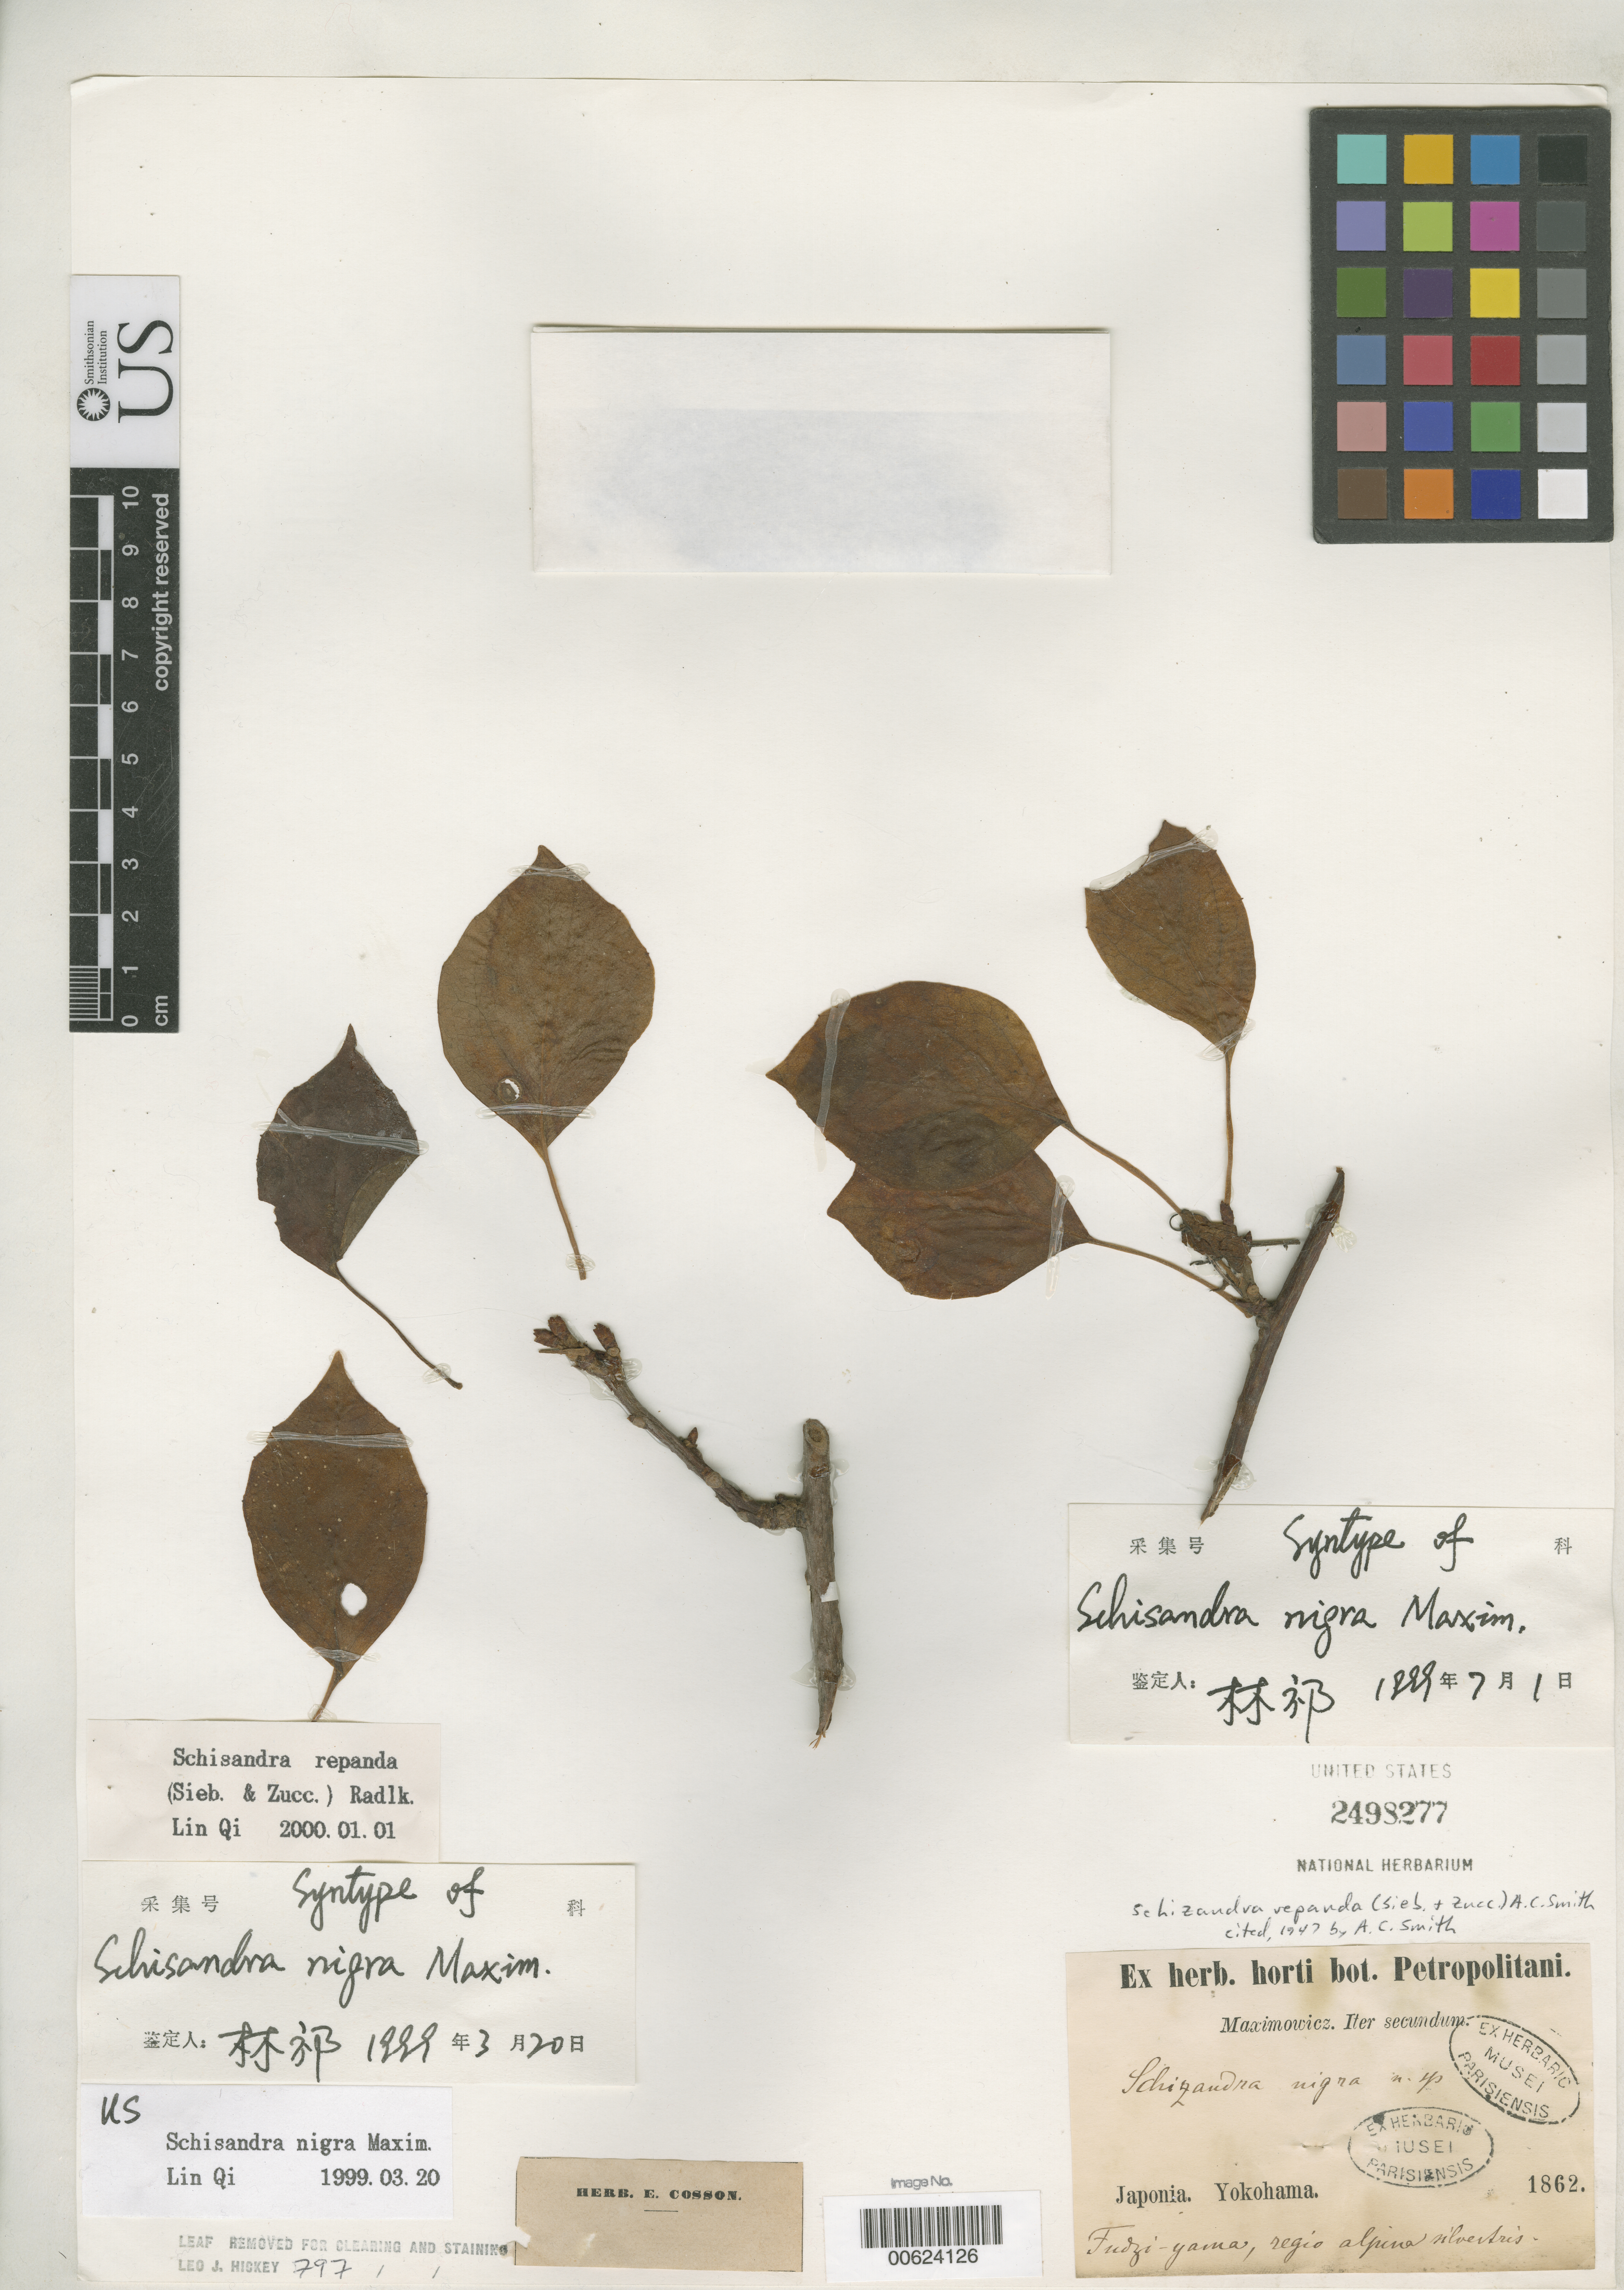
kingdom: Plantae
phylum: Tracheophyta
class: Magnoliopsida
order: Austrobaileyales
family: Schisandraceae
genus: Schisandra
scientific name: Schisandra nigra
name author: Maxim.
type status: Syntype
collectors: C. J. Maximowicz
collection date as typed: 1862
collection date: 1862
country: Japan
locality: Yokohama, Fudzi-yama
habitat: alpine forest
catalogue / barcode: US 2498277